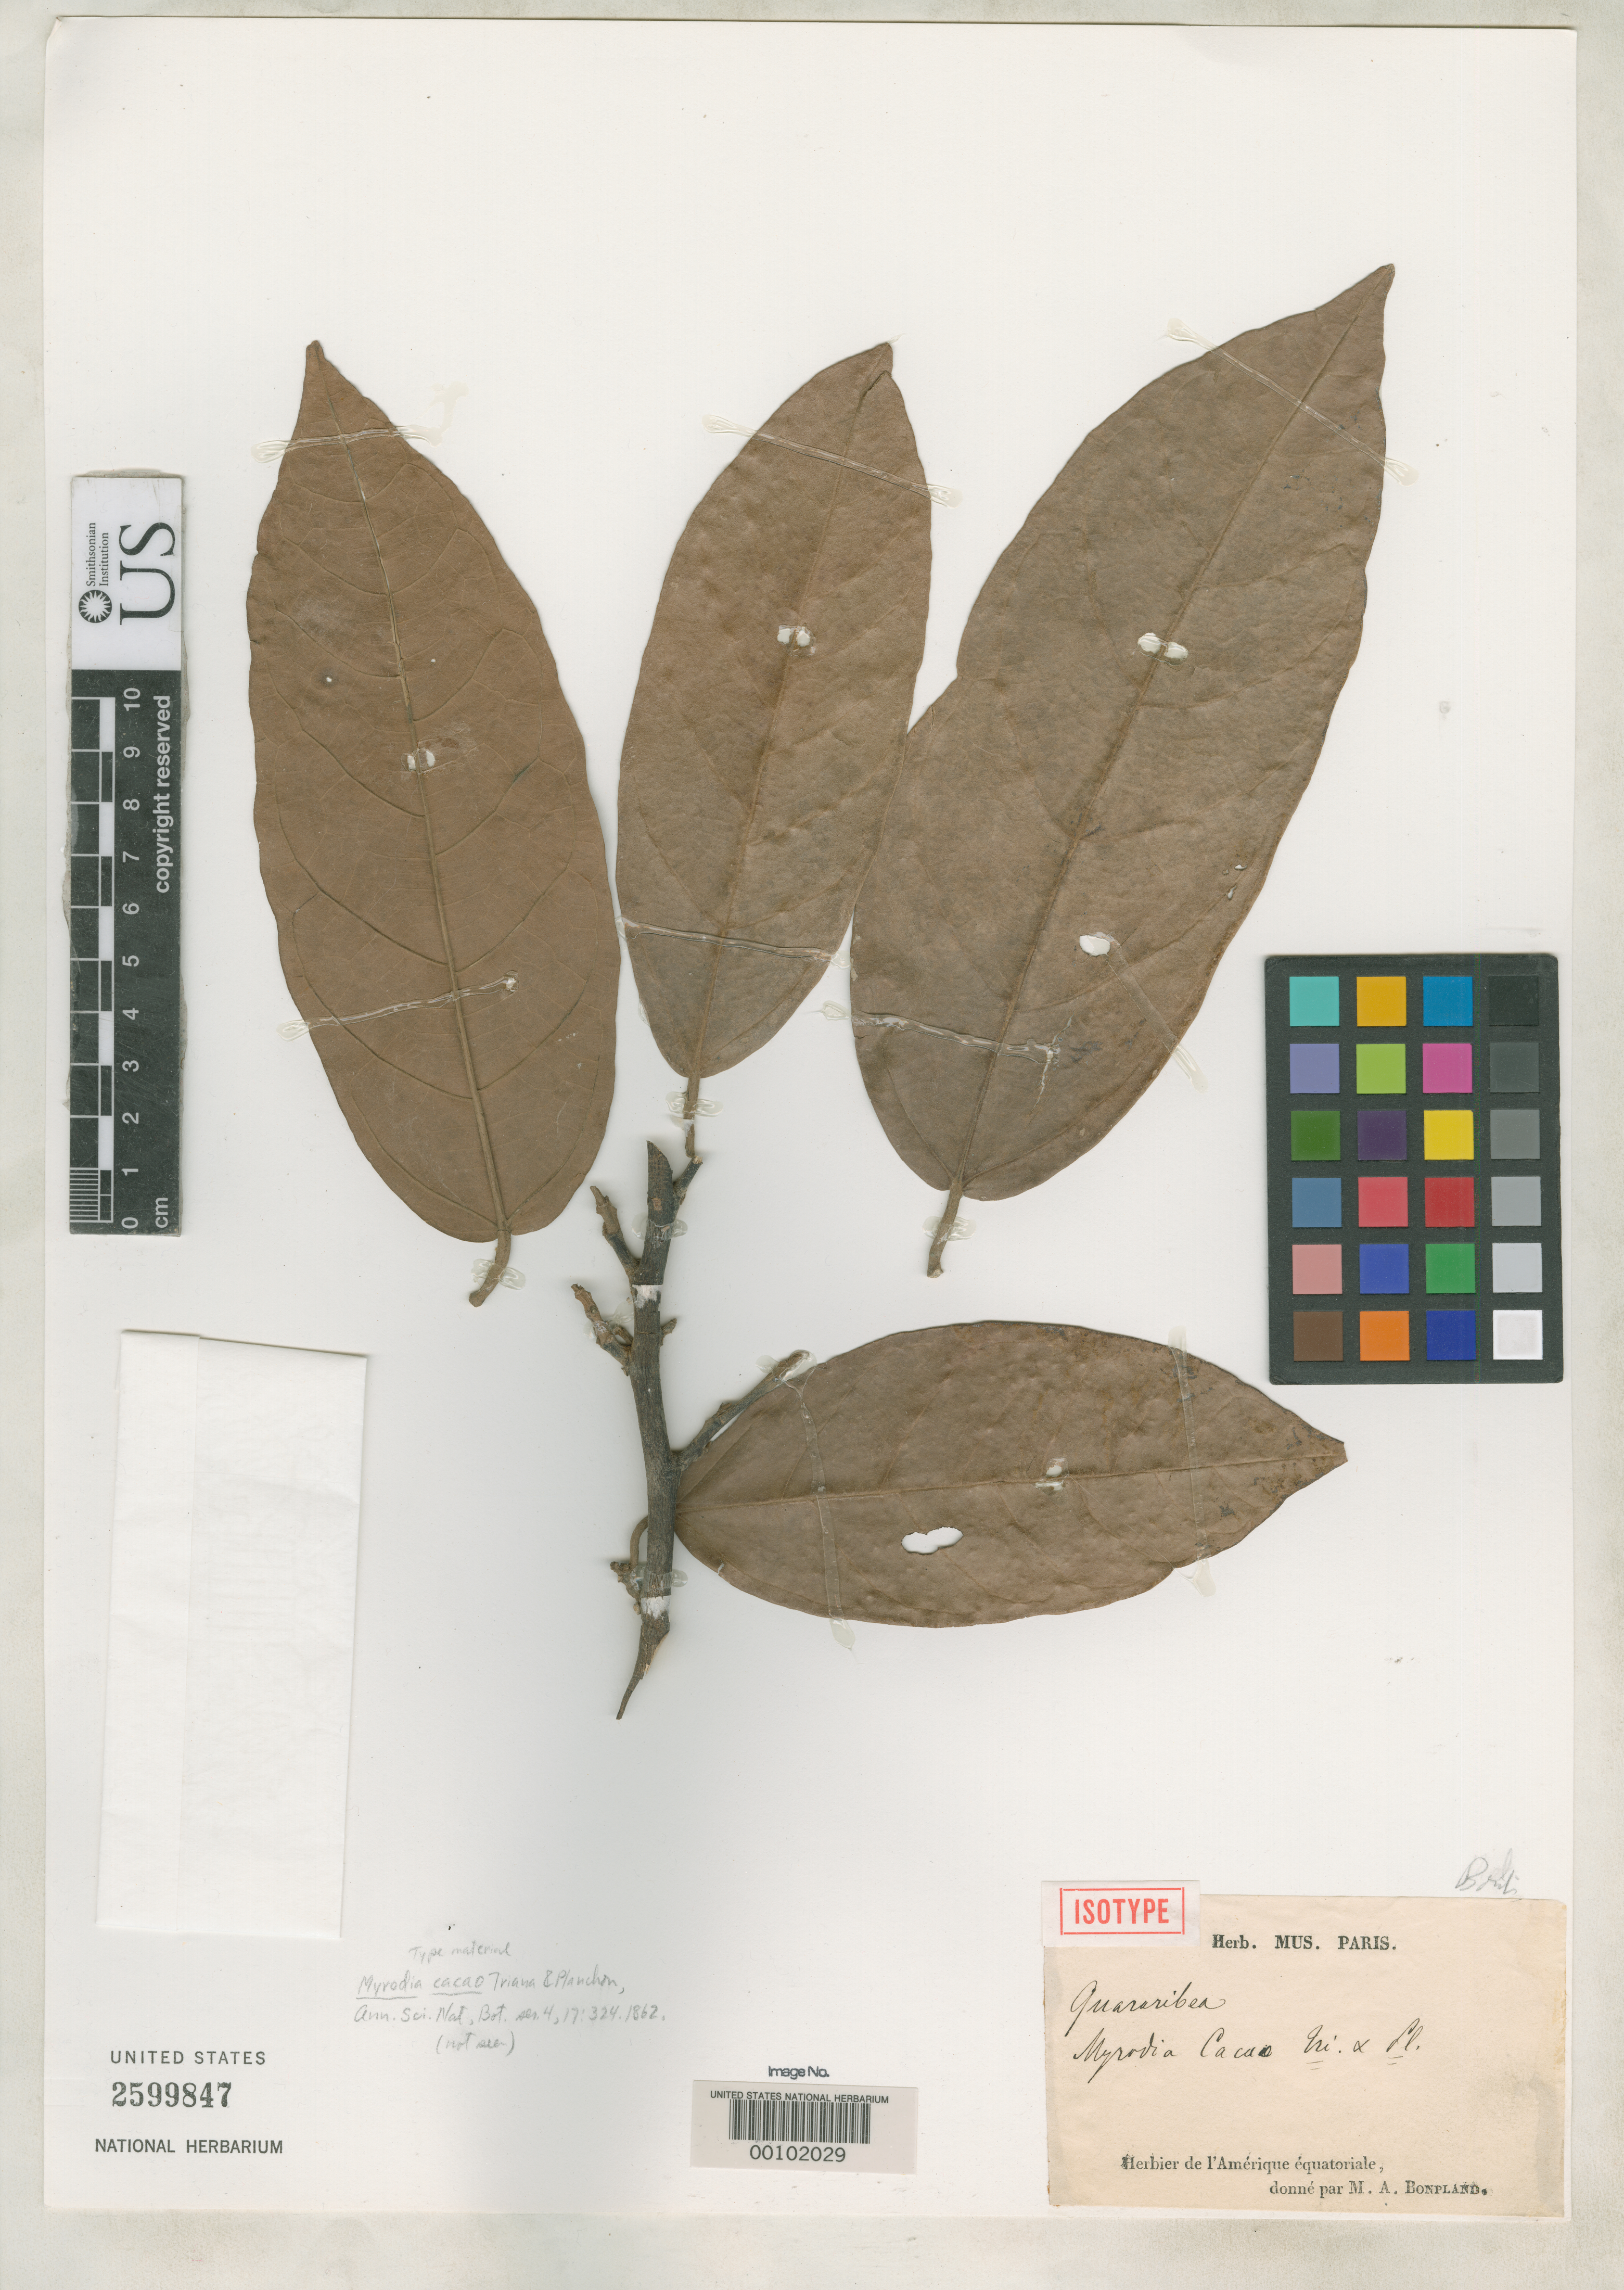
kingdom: Plantae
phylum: Tracheophyta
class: Magnoliopsida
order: Malvales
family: Malvaceae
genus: Myrodia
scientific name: Myrodia cacao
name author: Triana & Planch.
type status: Isotype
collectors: A. J. A. Bonpland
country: Brazil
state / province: Minas Gerais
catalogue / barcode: US 2599847